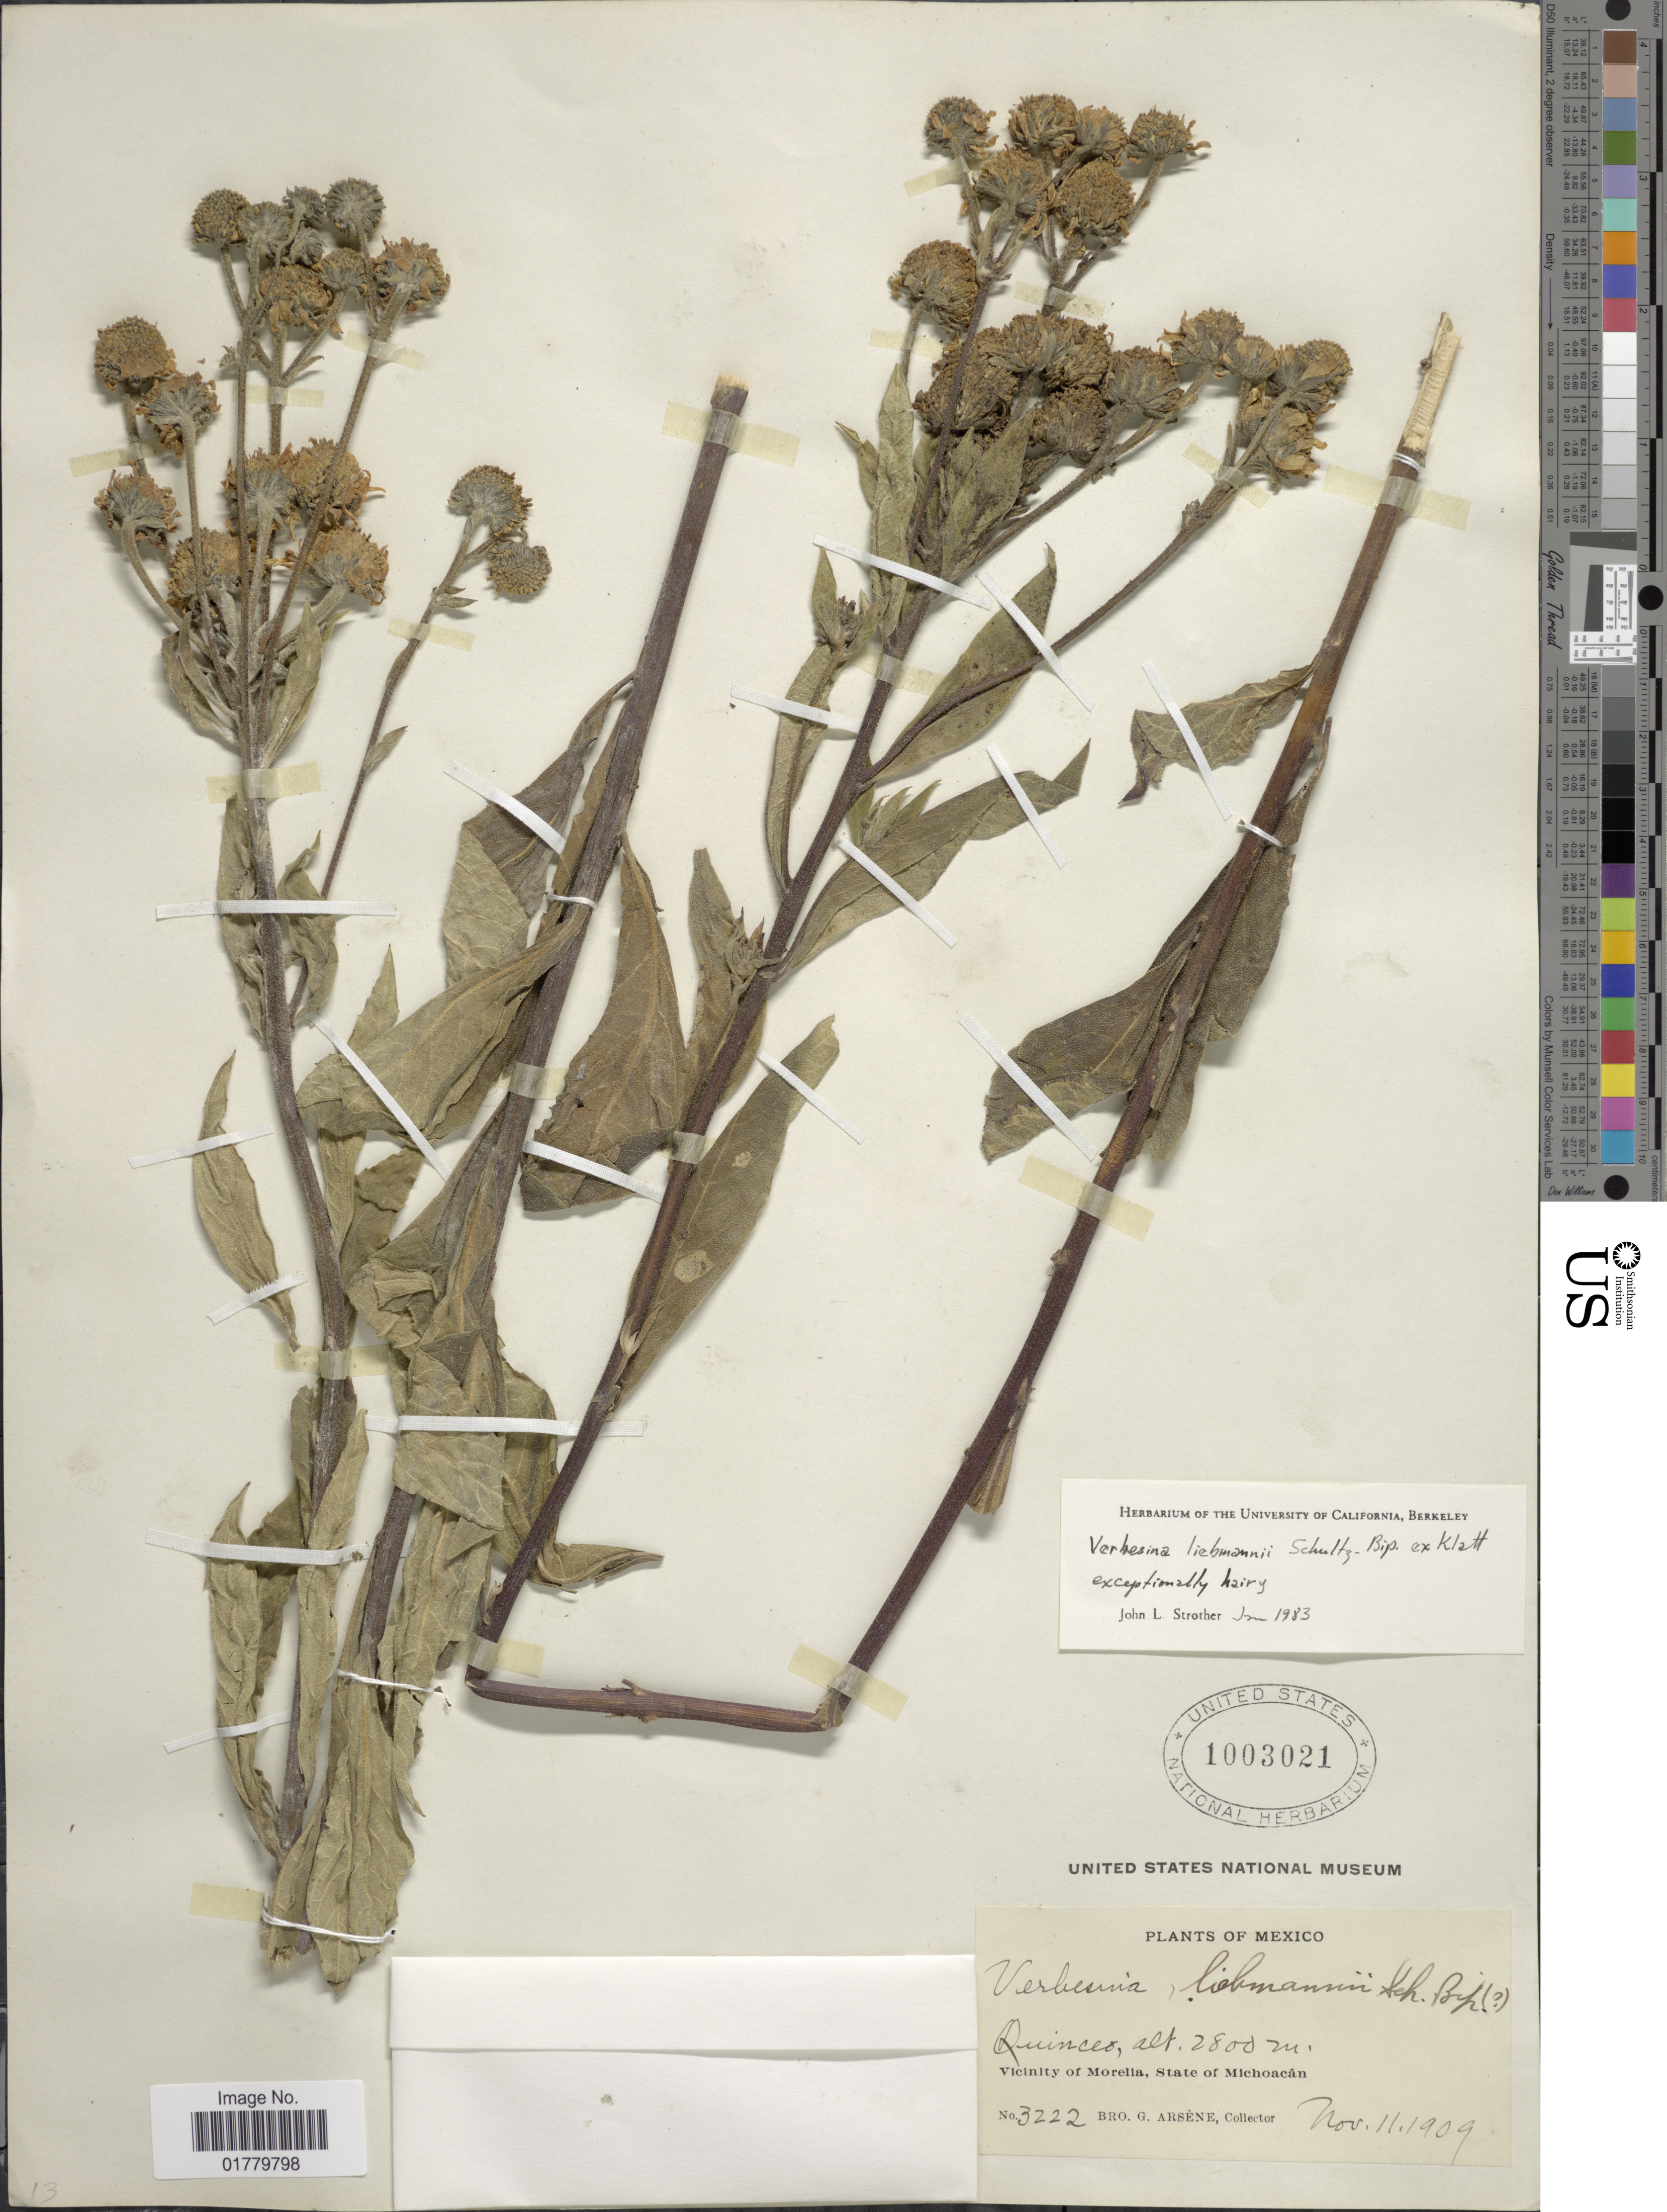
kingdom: Plantae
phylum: Tracheophyta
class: Magnoliopsida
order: Asterales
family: Asteraceae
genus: Verbesina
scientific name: Verbesina liebmannii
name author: Sch. Bip. ex Klatt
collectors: Bro. G. Arsène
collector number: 3222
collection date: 1909-11-11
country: Mexico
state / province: Michoacán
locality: Quinceo. Vicinity of Morelia, State of Michoacán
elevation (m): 2800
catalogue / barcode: US 1003021